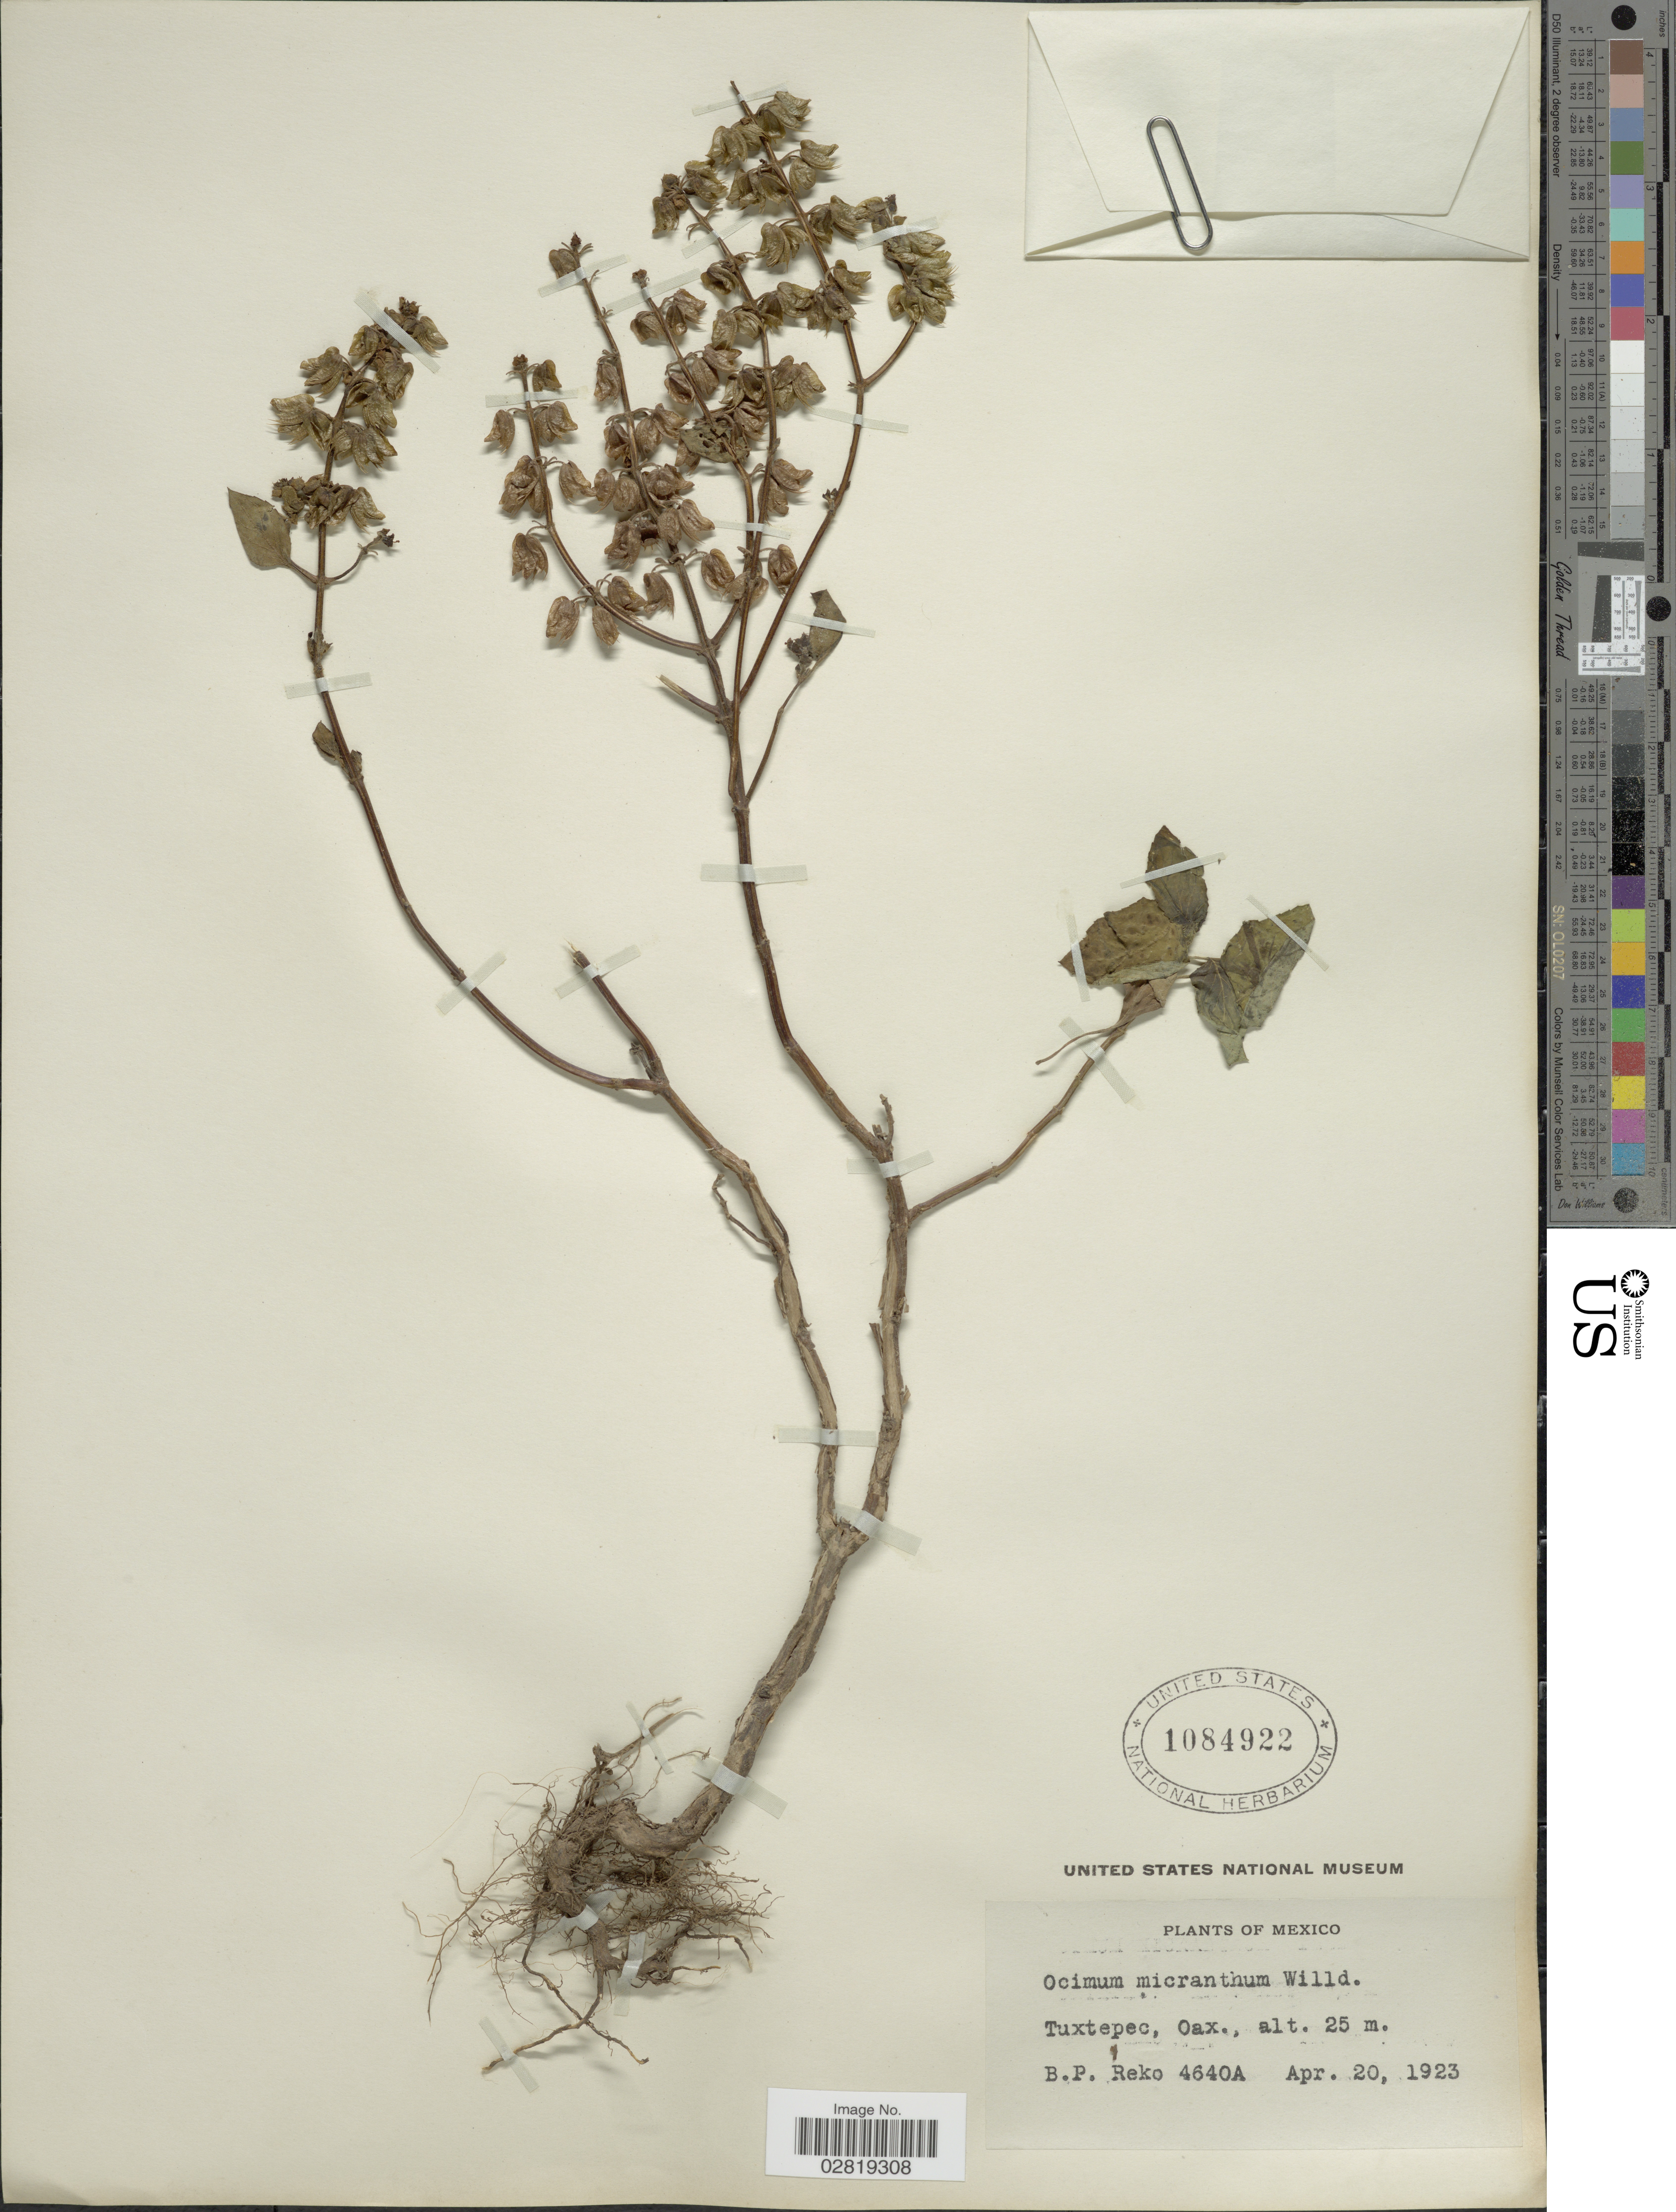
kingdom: Plantae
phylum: Tracheophyta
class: Magnoliopsida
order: Lamiales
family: Lamiaceae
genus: Ocimum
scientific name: Ocimum campechianum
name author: Mill.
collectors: B. P. Reko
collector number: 4640A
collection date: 1923-04-20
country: Mexico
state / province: Oaxaca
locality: Tuxtepec.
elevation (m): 25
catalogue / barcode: US 1084922